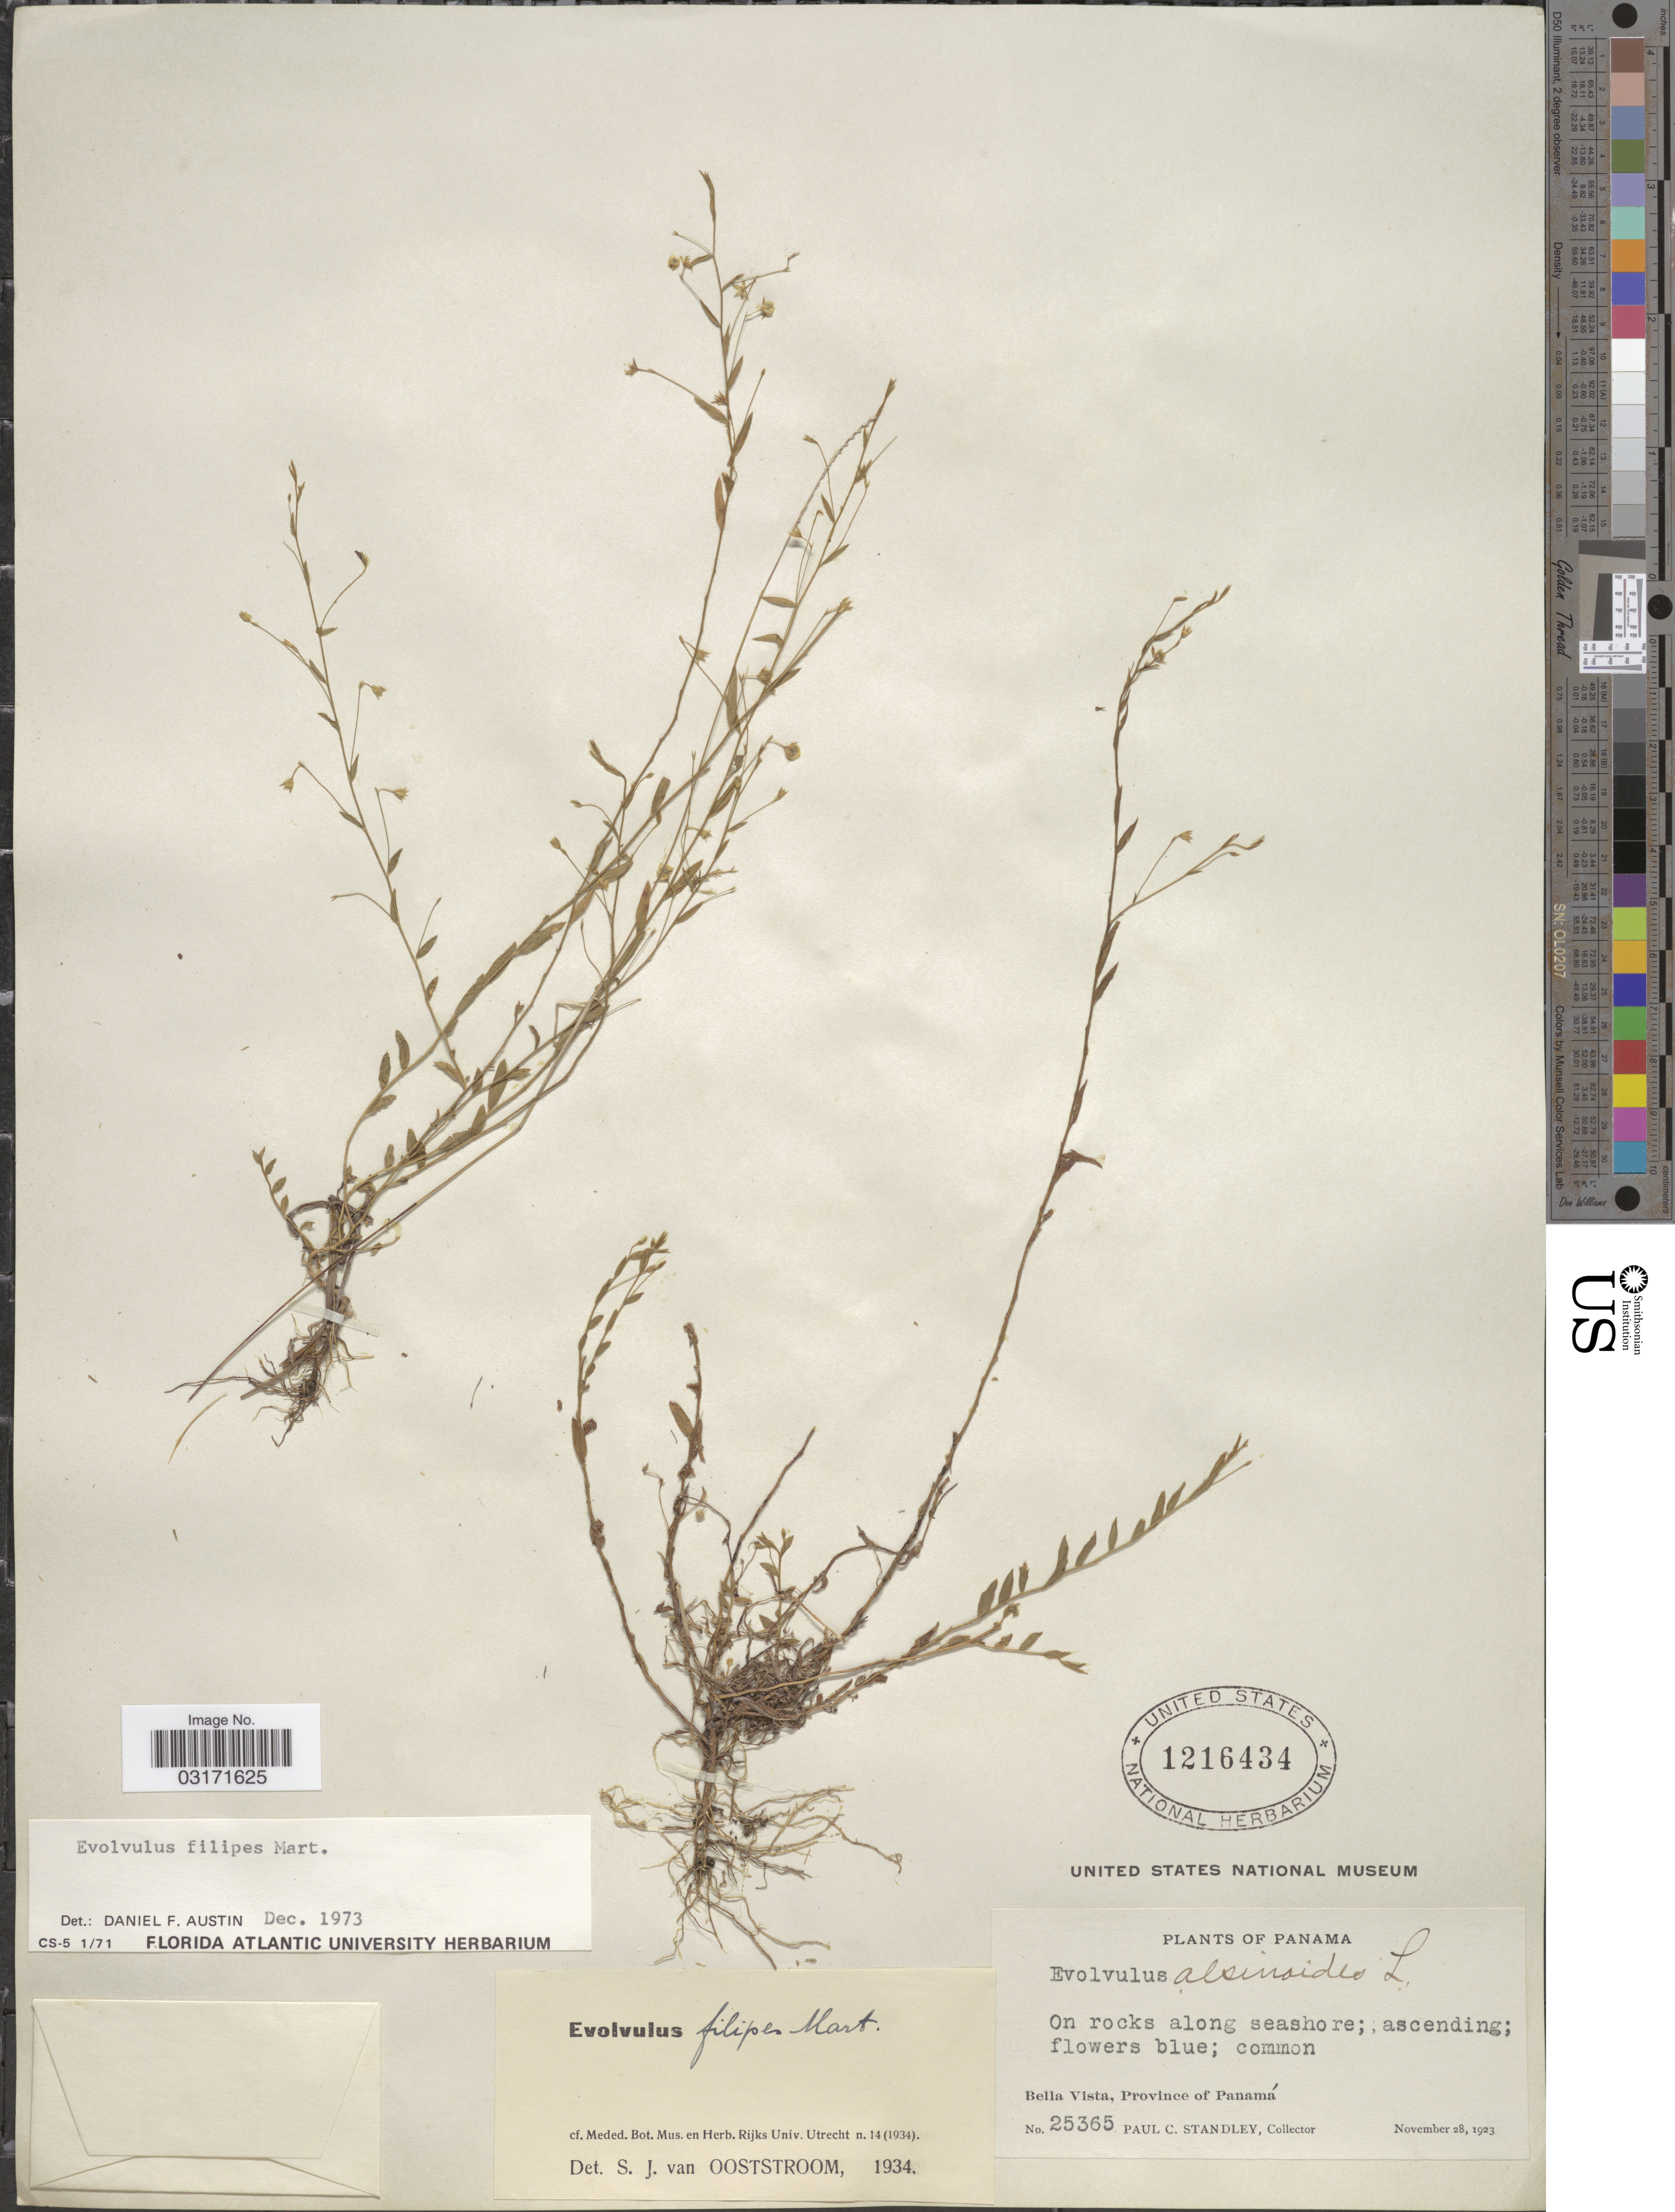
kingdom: Plantae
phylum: Tracheophyta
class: Magnoliopsida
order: Solanales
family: Convolvulaceae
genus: Evolvulus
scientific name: Evolvulus filipes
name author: Mart.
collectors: P. C. Standley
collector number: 25365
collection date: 1923-11-28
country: Panama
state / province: Panamá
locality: Bella Vista.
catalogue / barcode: US 1216434